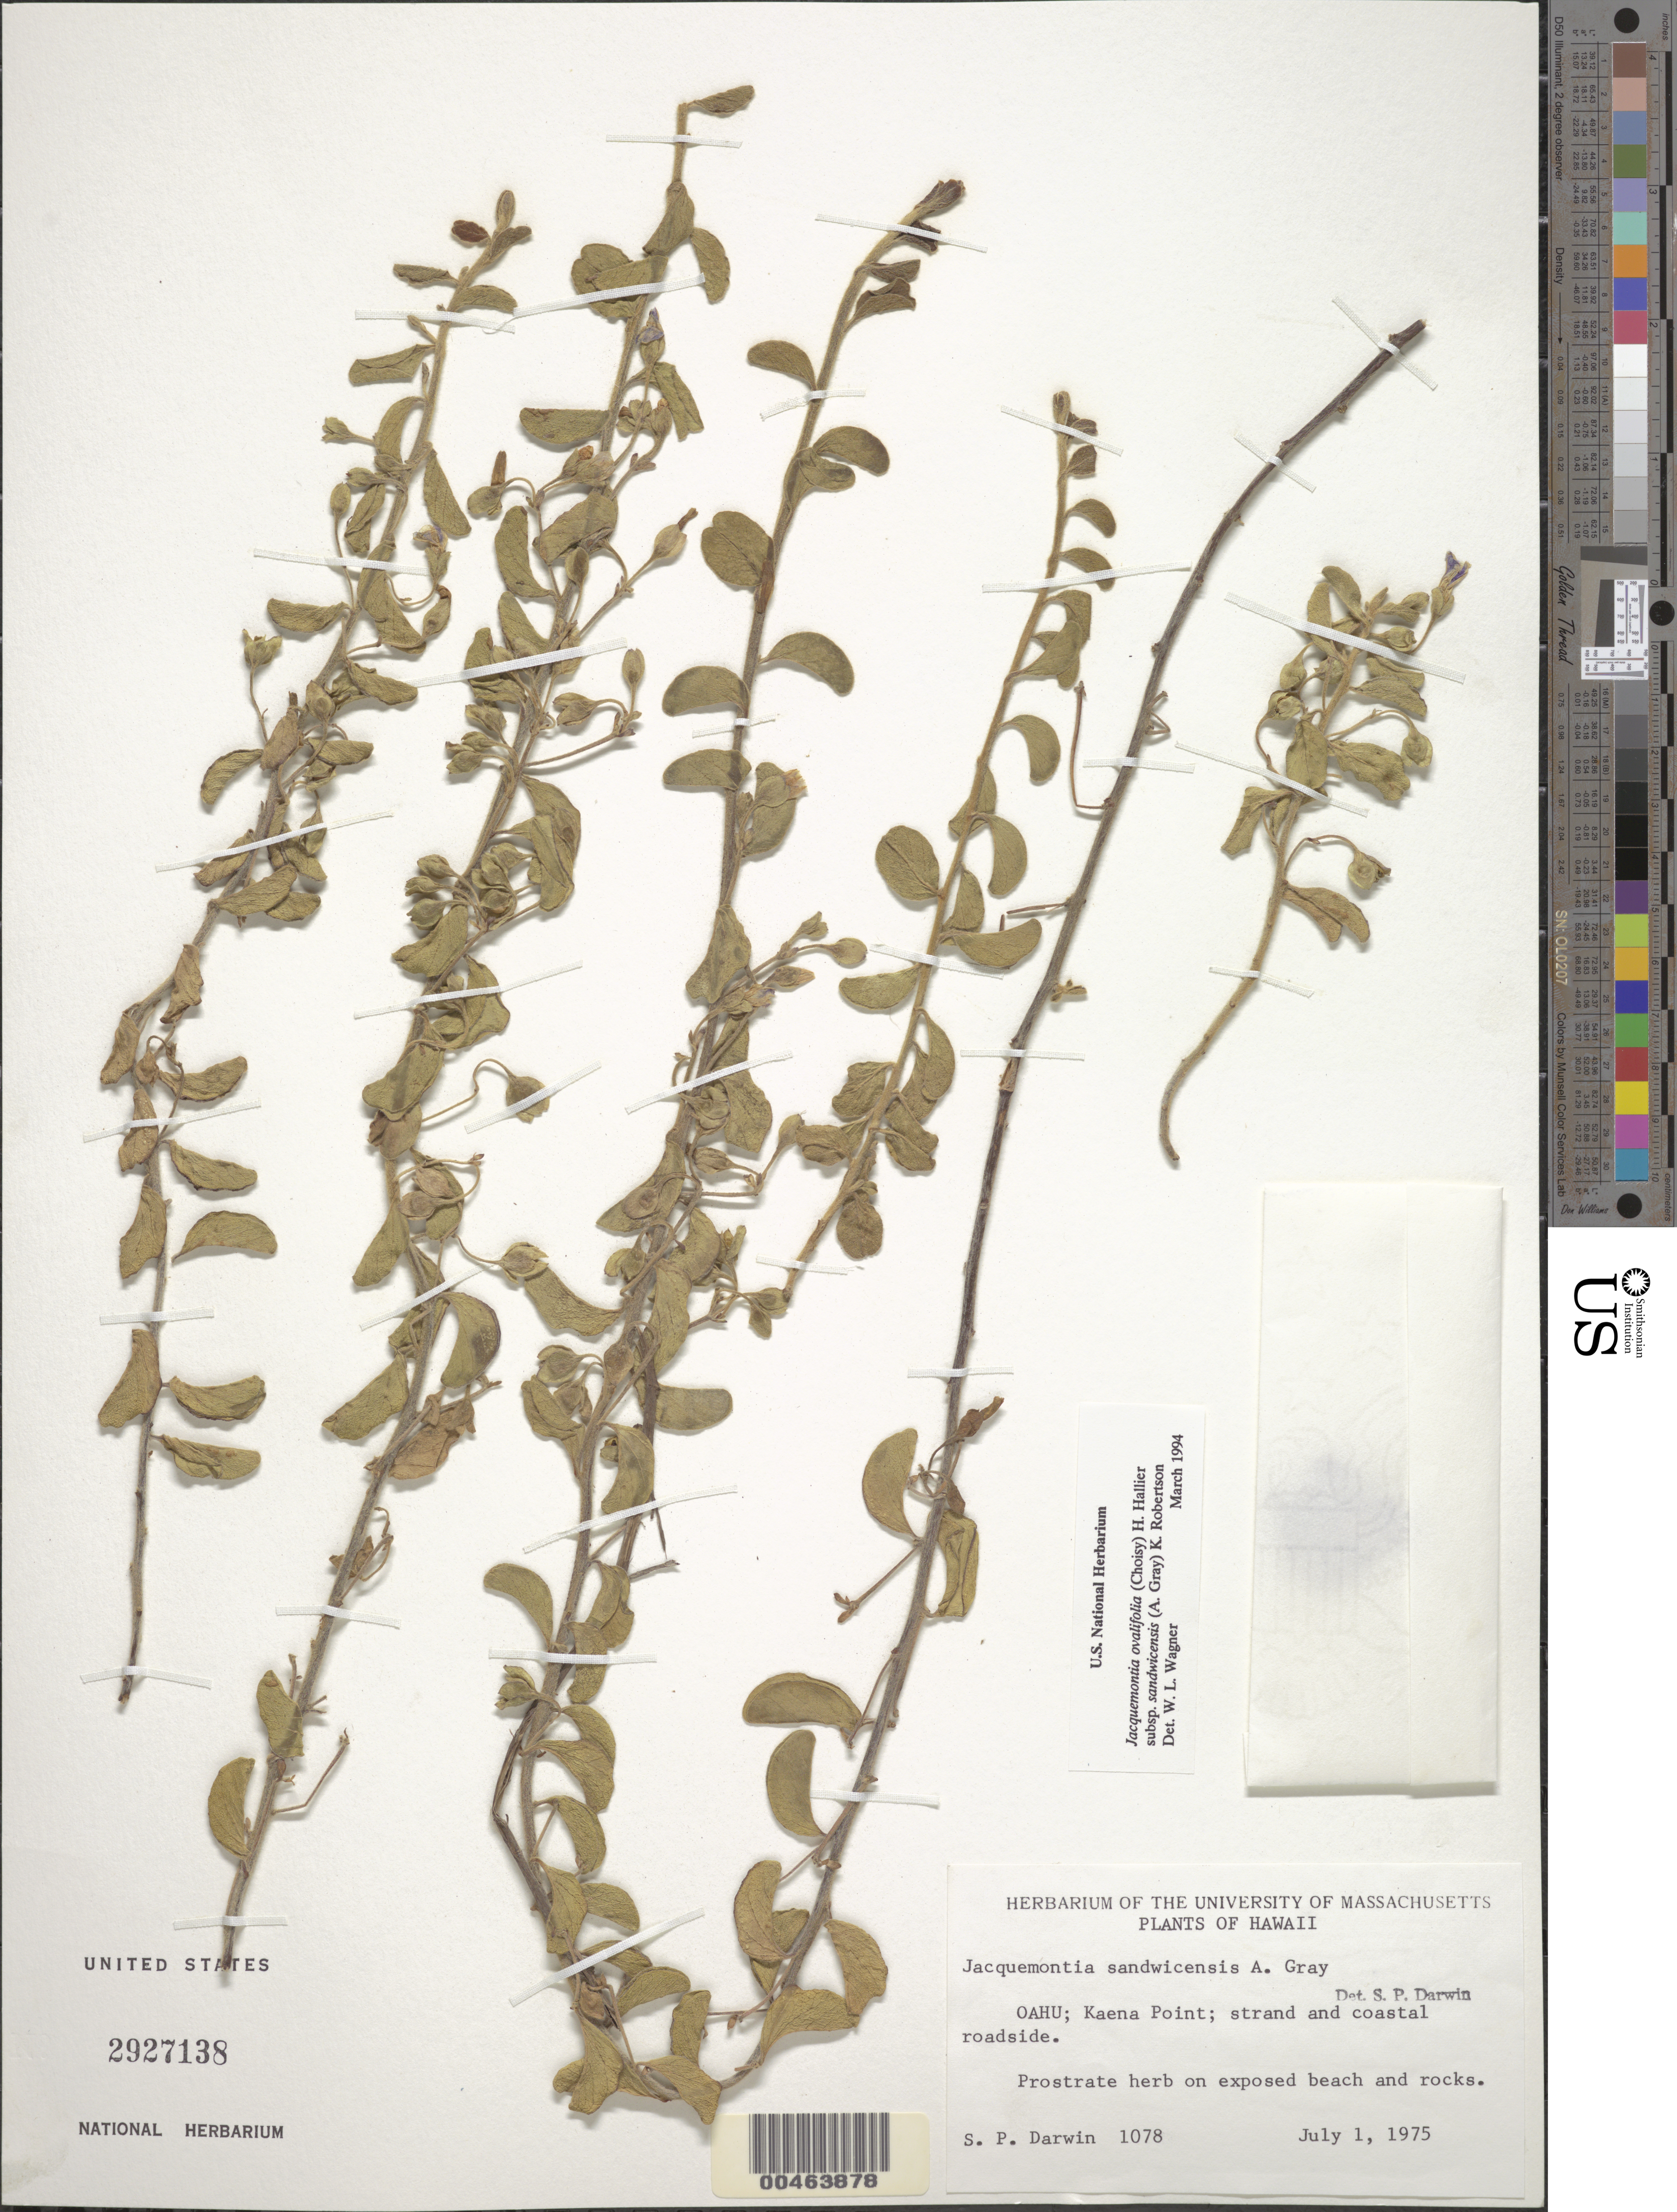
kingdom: Plantae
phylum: Tracheophyta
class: Magnoliopsida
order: Solanales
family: Convolvulaceae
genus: Jacquemontia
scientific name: Jacquemontia sandwicensis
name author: A. Gray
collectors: S. P. Darwin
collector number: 1078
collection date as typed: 1 Jul 1975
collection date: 1975-07-01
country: United States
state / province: Hawaii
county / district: Kauai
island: Kaua'i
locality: Kaena Point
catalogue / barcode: US 2927138